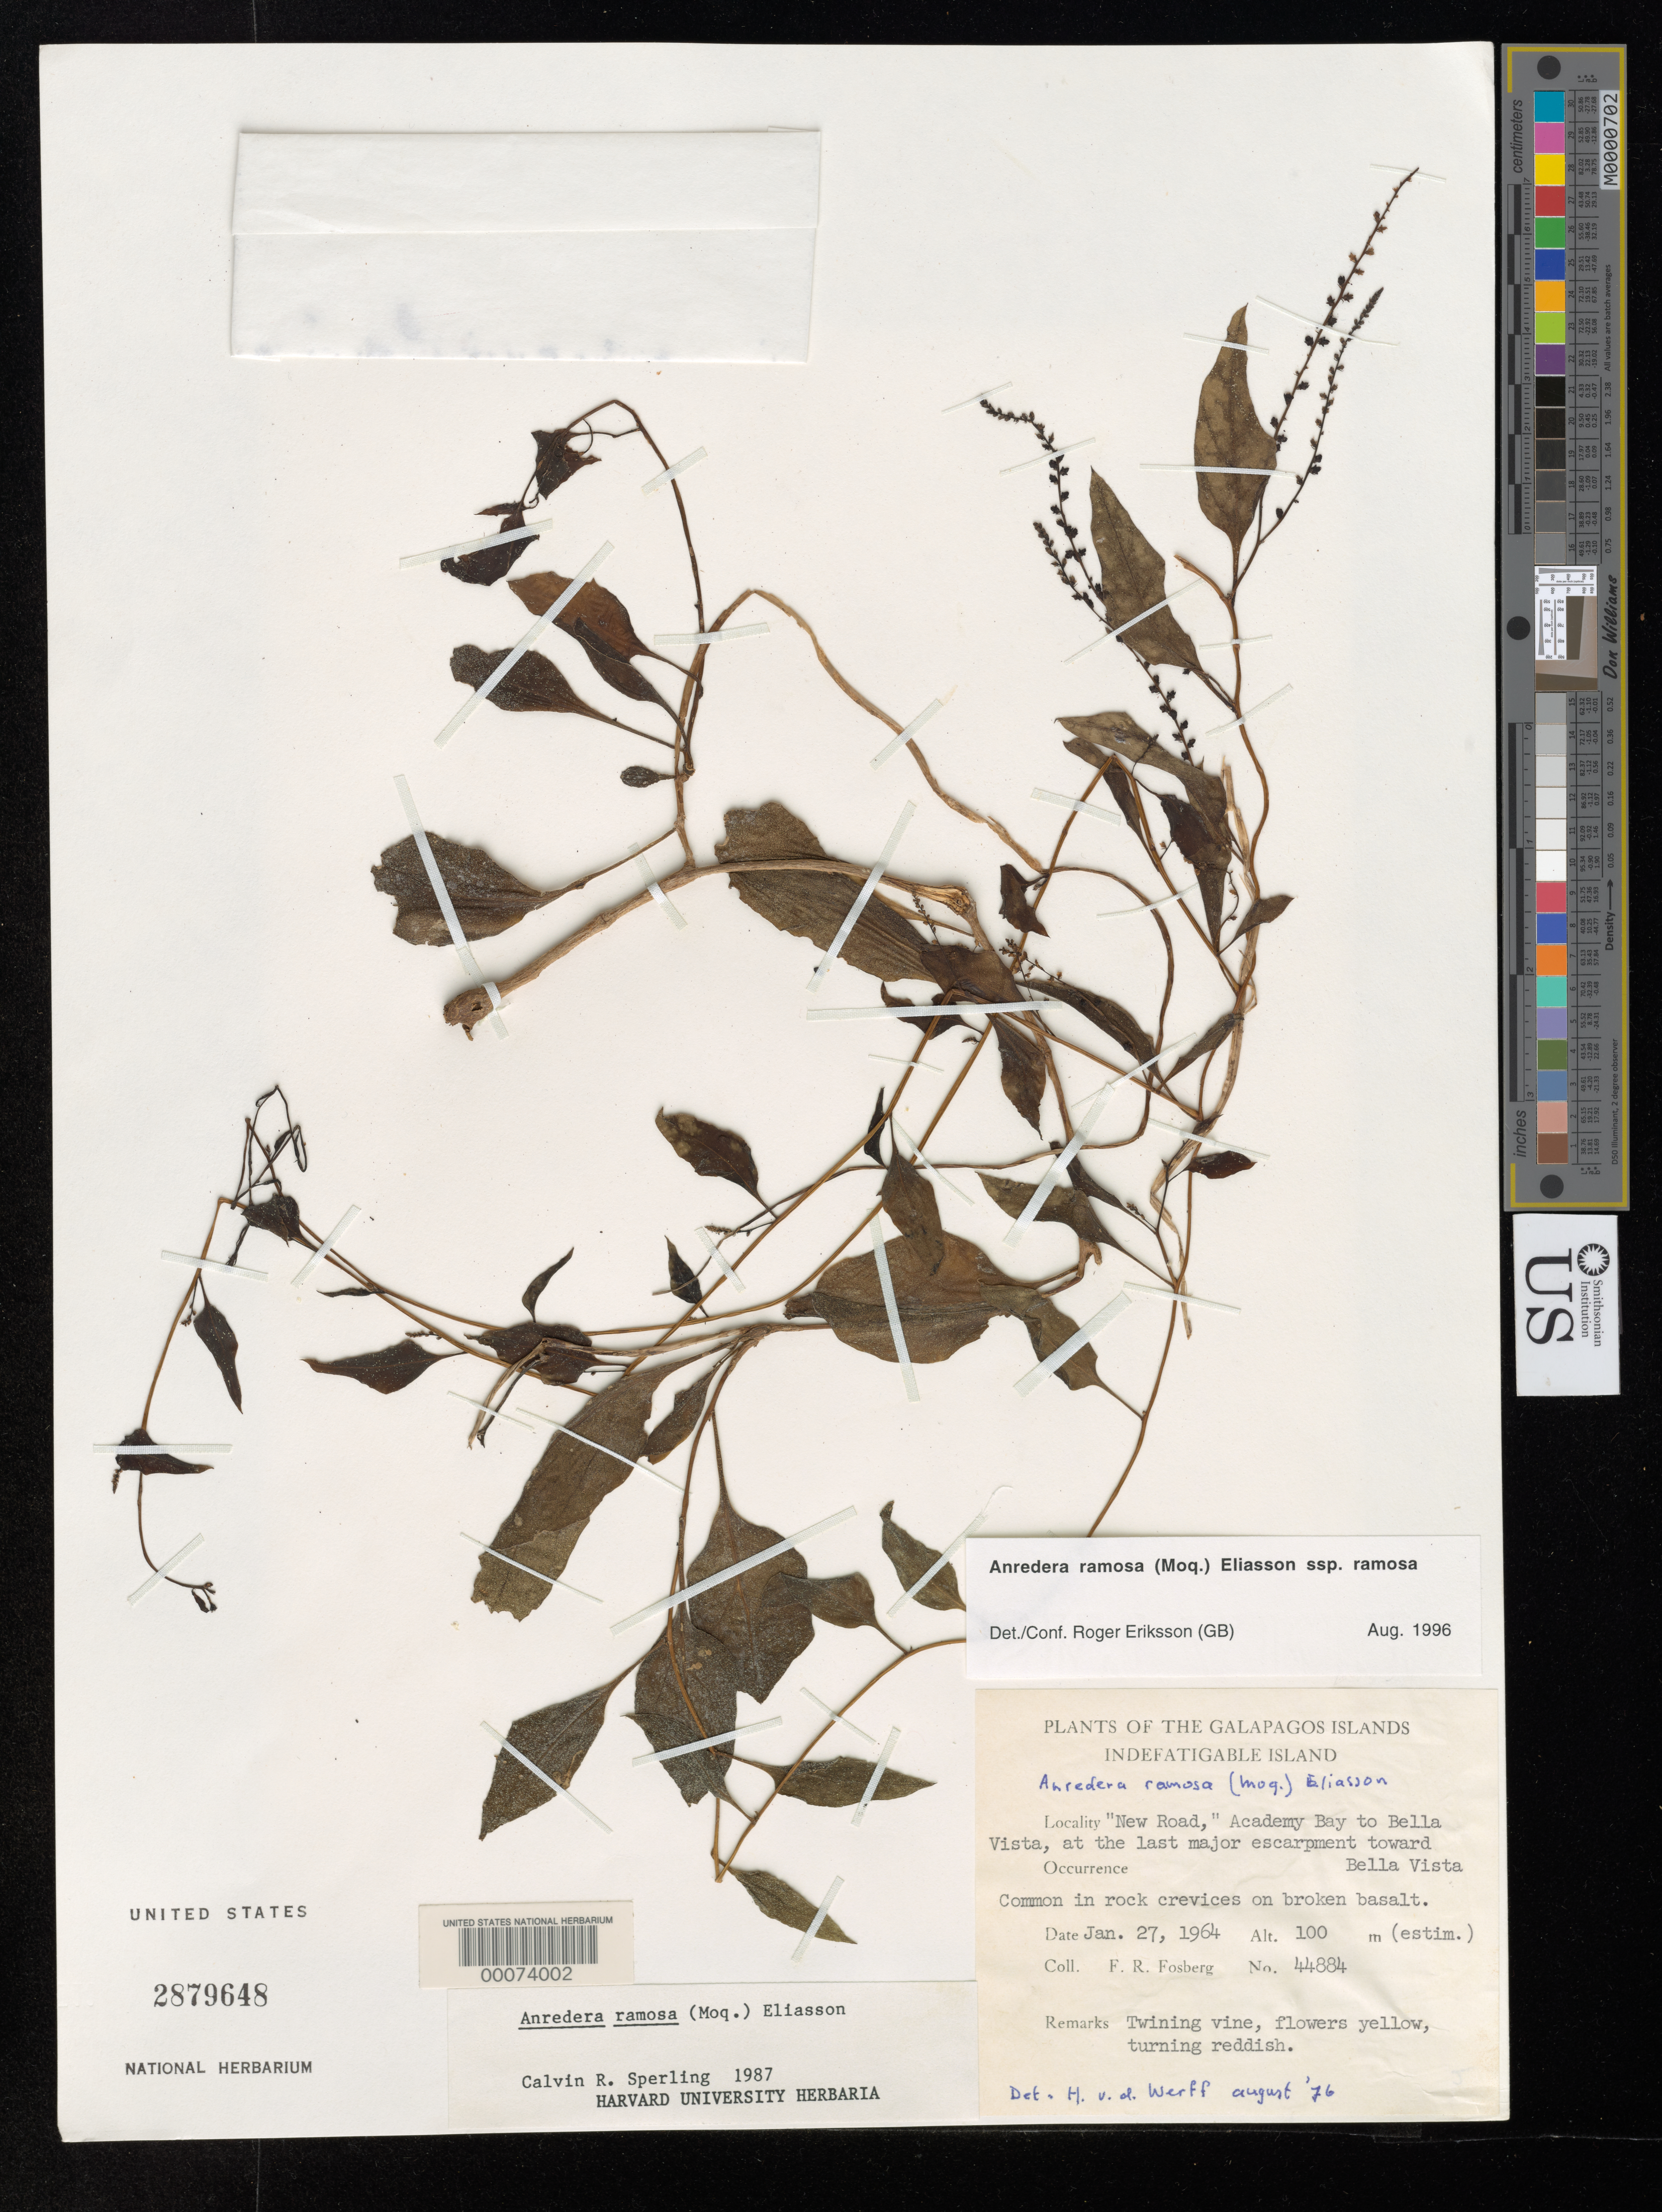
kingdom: Plantae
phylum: Tracheophyta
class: Magnoliopsida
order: Caryophyllales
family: Basellaceae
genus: Anredera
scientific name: Anredera ramosa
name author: (Moq.) Eliasson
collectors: F. R. Fosberg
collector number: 44884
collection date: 1964-01-27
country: Ecuador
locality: The Galapagos Islands. Indefatigable Island. "New Road", Academy Bay to Bella Vista, at the last major escarpment toward Bella Vista.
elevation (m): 100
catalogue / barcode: US 2879648